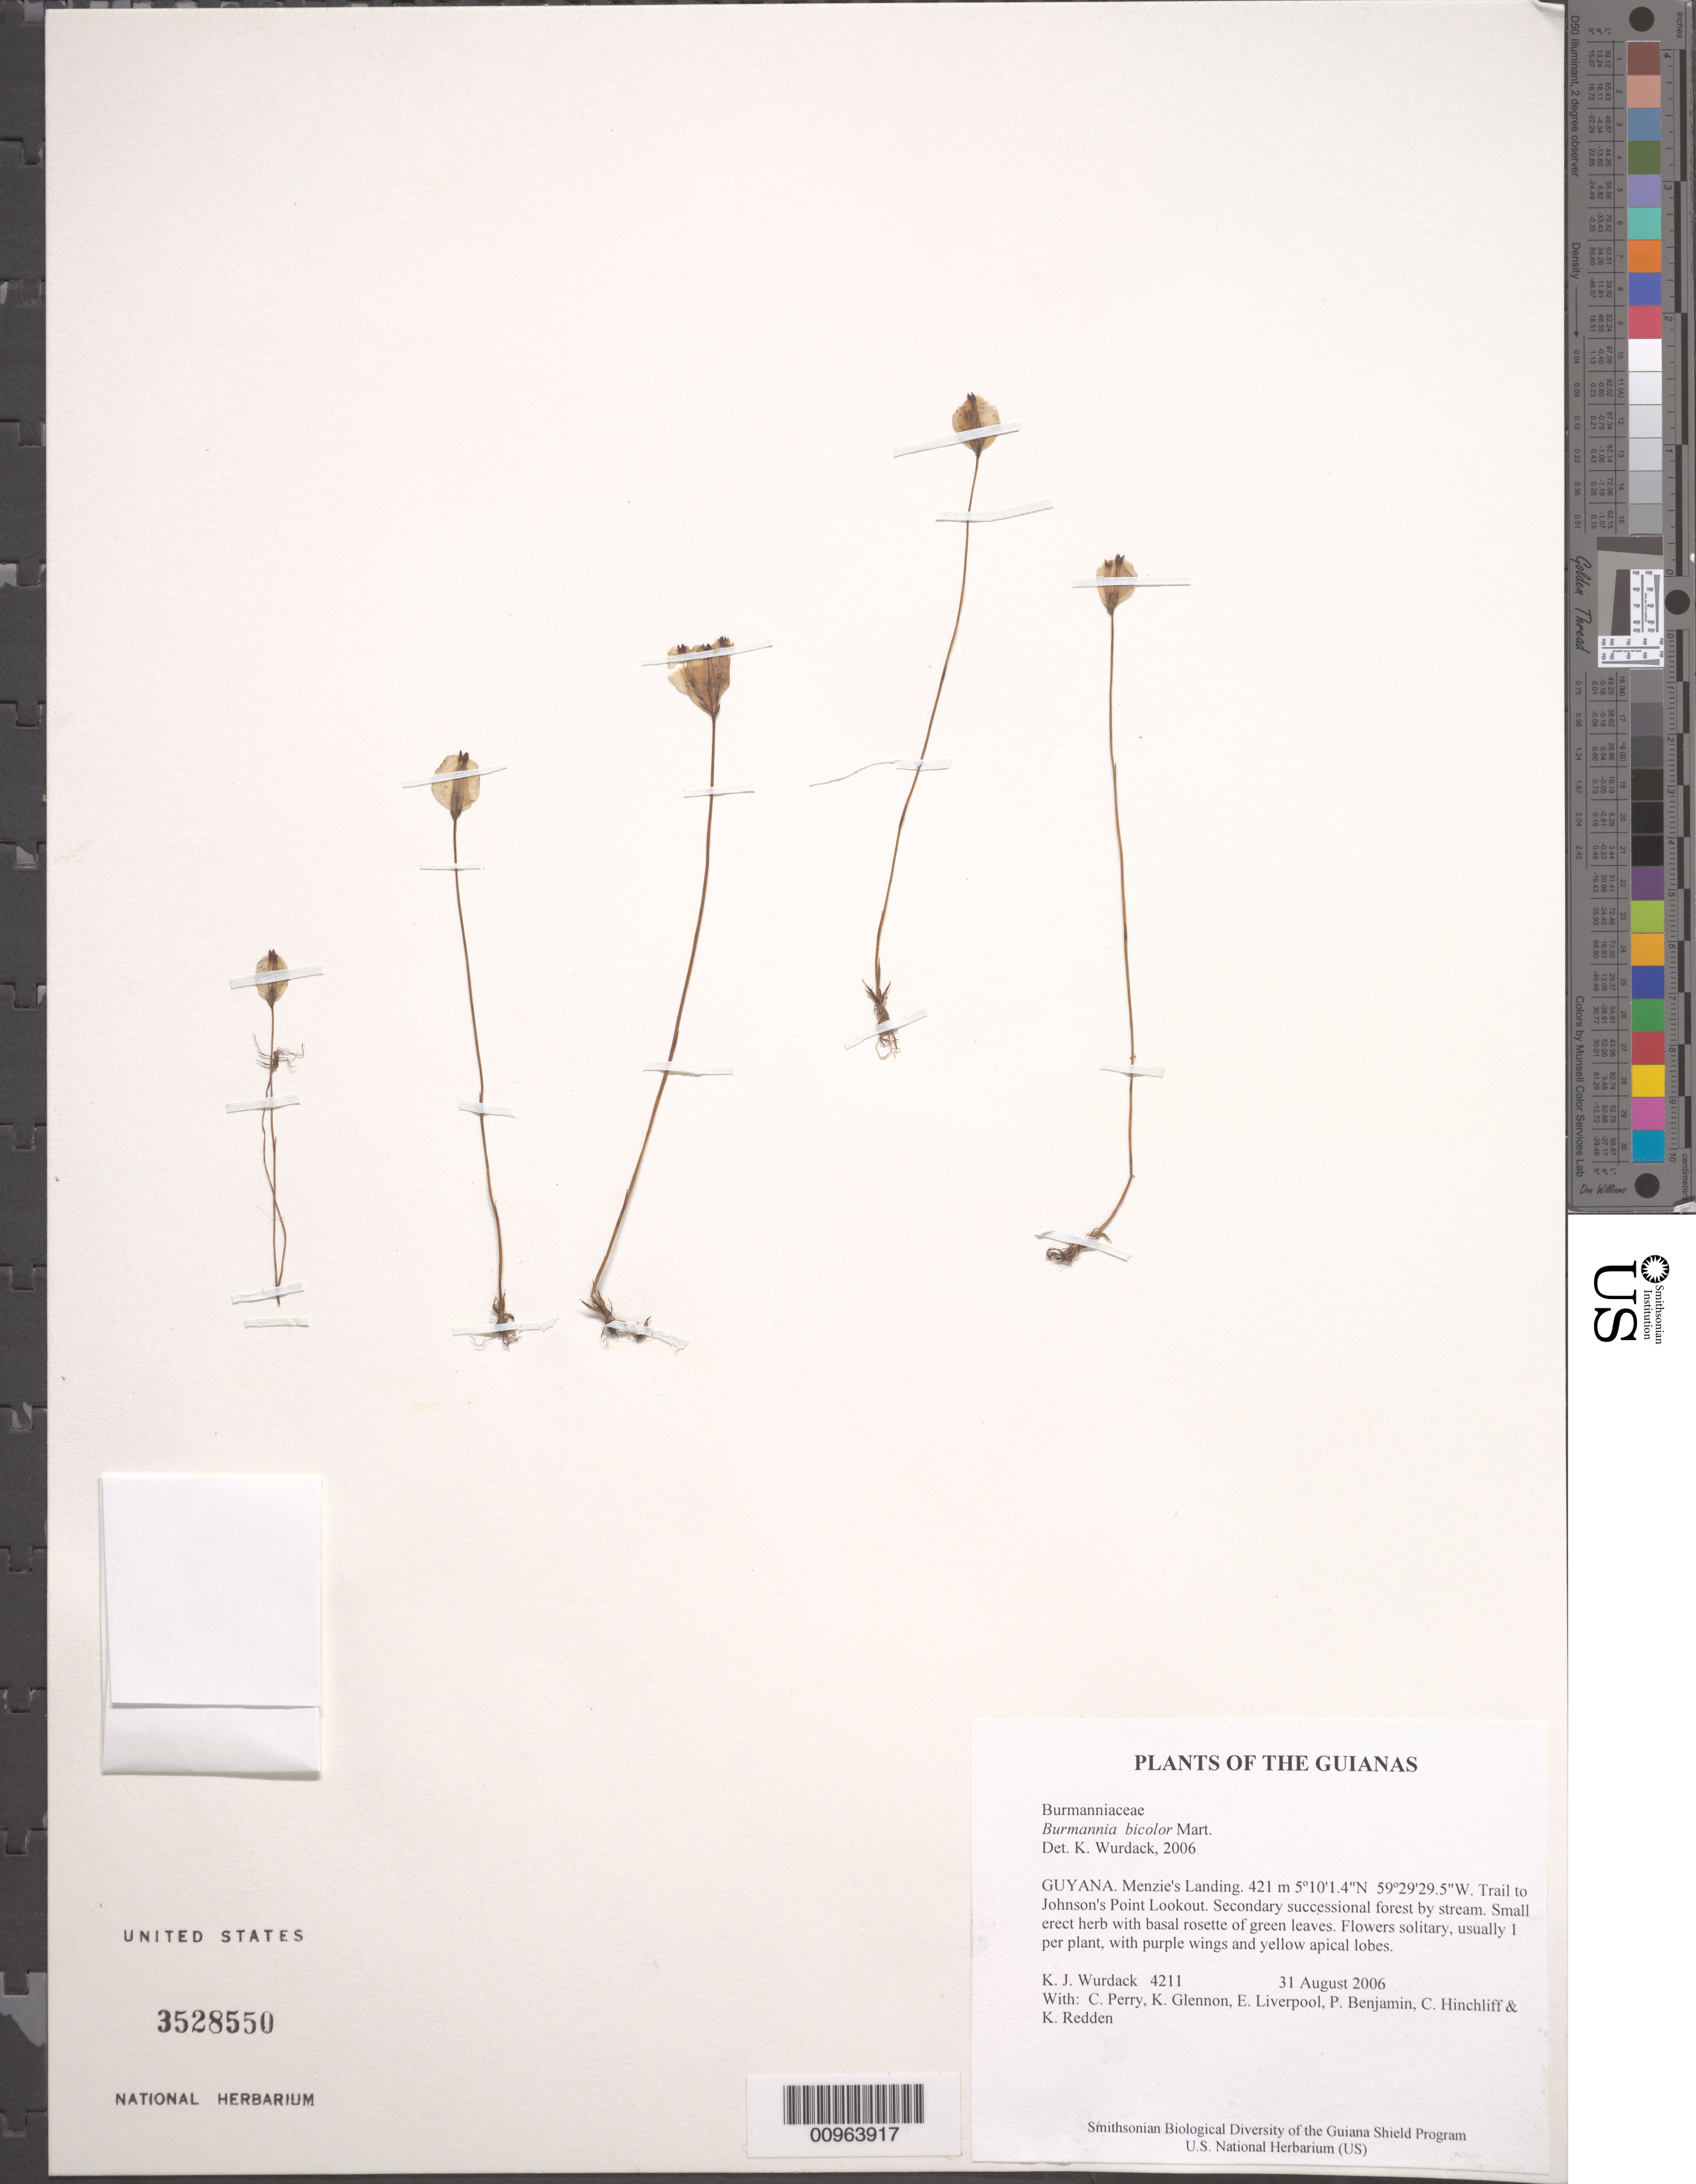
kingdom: Plantae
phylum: Tracheophyta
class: Liliopsida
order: Dioscoreales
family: Burmanniaceae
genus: Burmannia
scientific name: Burmannia bicolor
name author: Mart.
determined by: Wurdack, Kenneth J., (US), Smithsonian Institution - National Museum of Natural History (UNITED STATES)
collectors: K. Wurdack, C. Perry, K. Glennon, E. Liverpool, P. Benjamin, C. E. Hinchliff & K. M. Redden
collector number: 4211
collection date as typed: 31 August 2006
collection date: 2006-08-31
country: Guyana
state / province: Potaro-Siparuni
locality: Menzie's Landing. Trail to Johnson's Point Lookout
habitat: Secondary successional forest by stream.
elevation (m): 421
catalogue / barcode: US 3528550